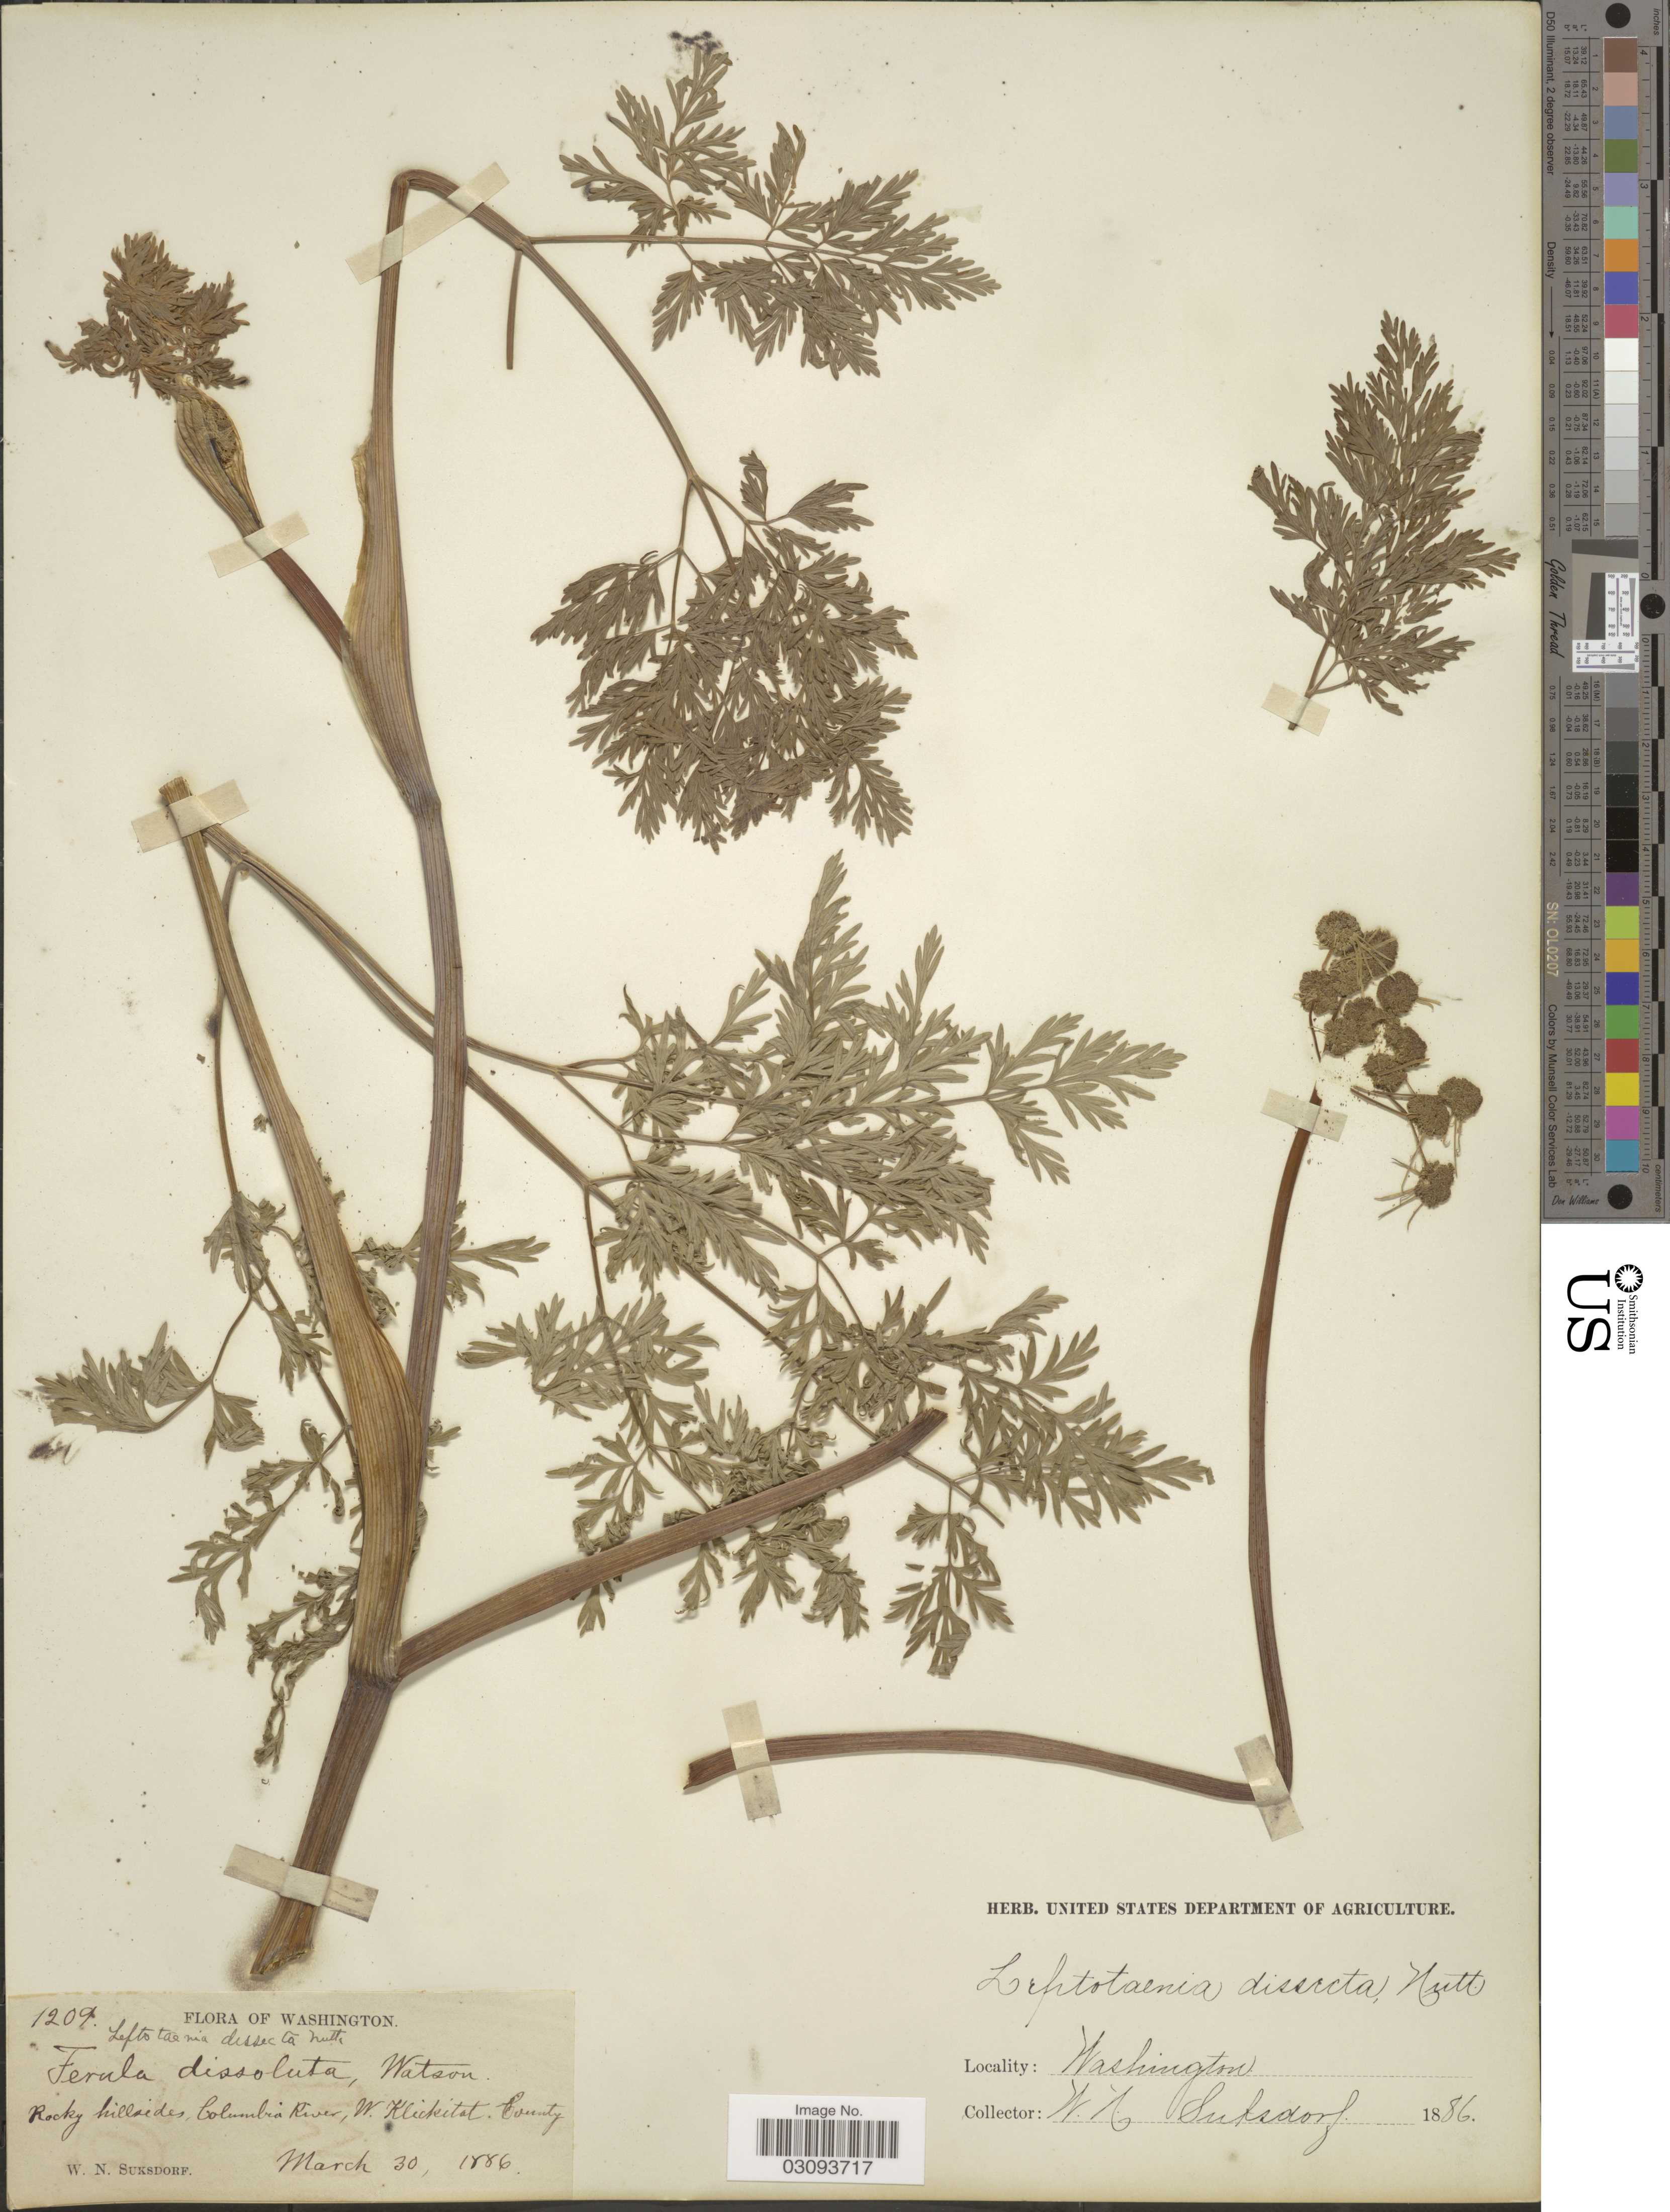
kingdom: Plantae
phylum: Tracheophyta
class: Magnoliopsida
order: Apiales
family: Apiaceae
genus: Lomatium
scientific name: Lomatium dissectum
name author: (Nutt.) Mathias & Constance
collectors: W. N. Suksdorf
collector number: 1209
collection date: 1886-03-30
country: United States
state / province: Washington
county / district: Klickitat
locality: Rocky hillsides, Columbia River, W. Klickitat County.